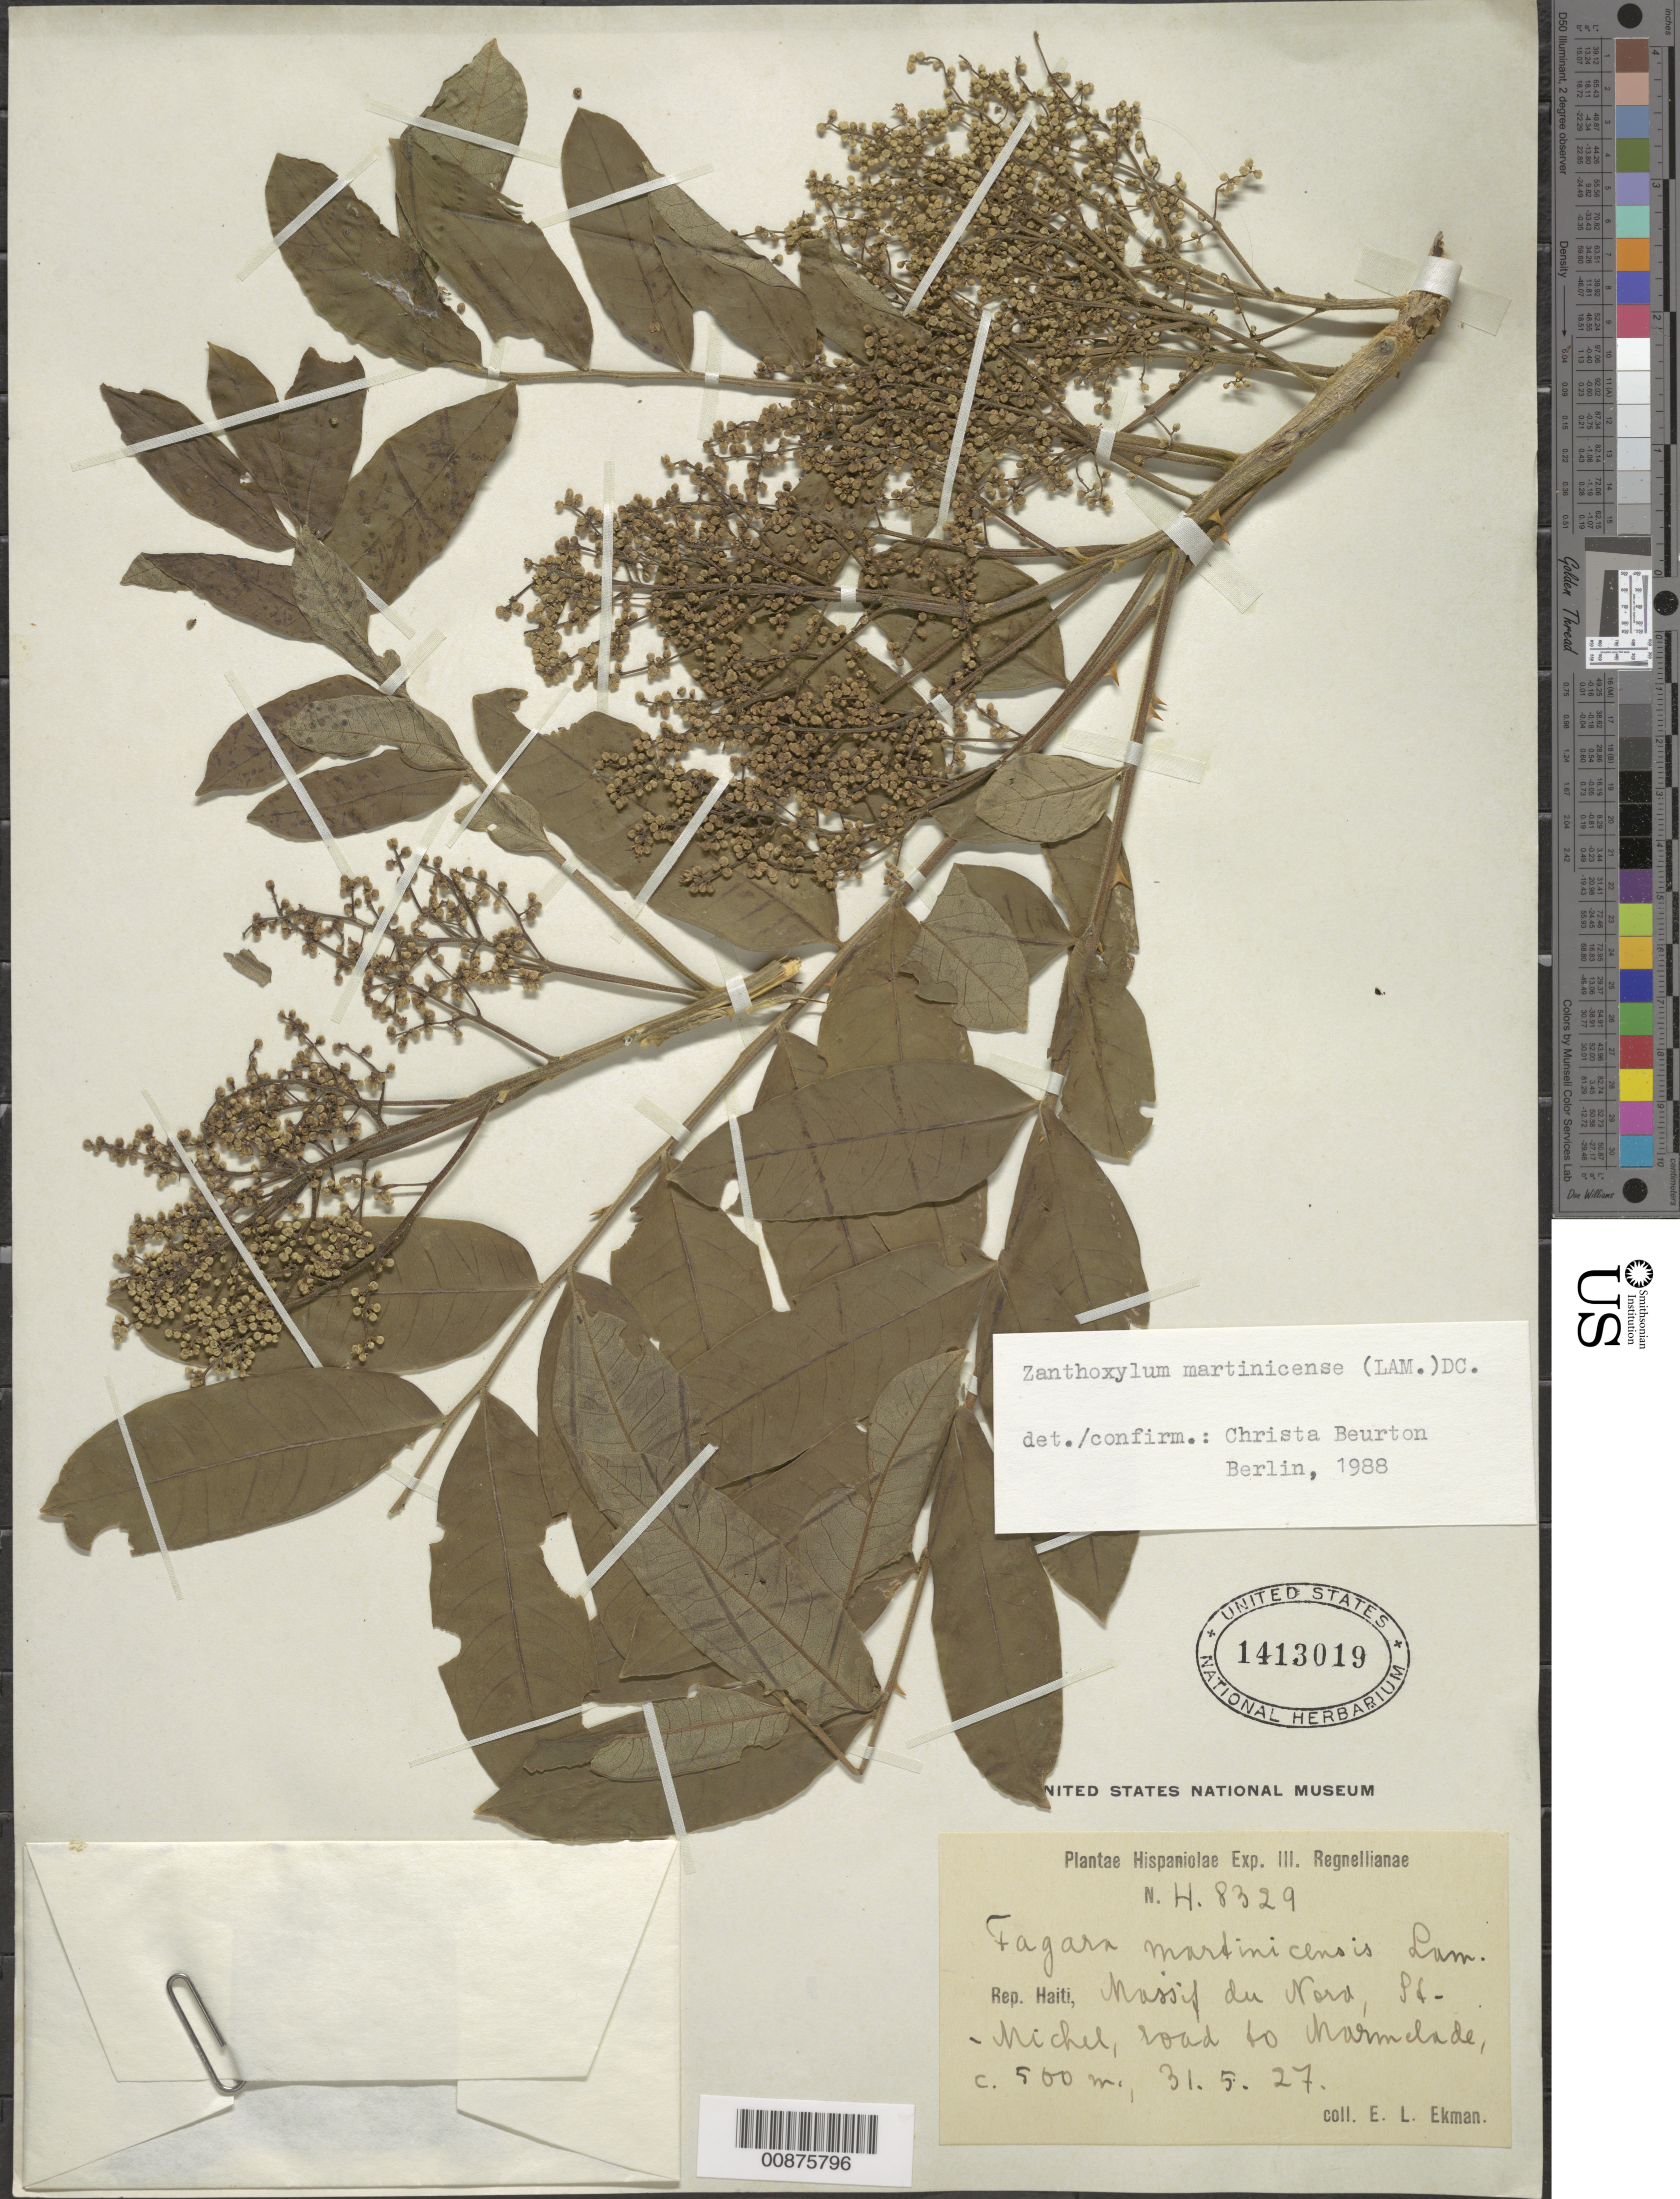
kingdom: Plantae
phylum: Tracheophyta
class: Magnoliopsida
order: Sapindales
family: Rutaceae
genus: Zanthoxylum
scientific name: Zanthoxylum martinicense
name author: (Lam.) DC.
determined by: Beurton, C.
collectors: E. L. Ekman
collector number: H 8329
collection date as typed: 31 May 1927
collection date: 1927-05-31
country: Haiti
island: Hispaniola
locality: Massif du Nord, St. Michel, road to Marmelade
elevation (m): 500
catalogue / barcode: US 1413019